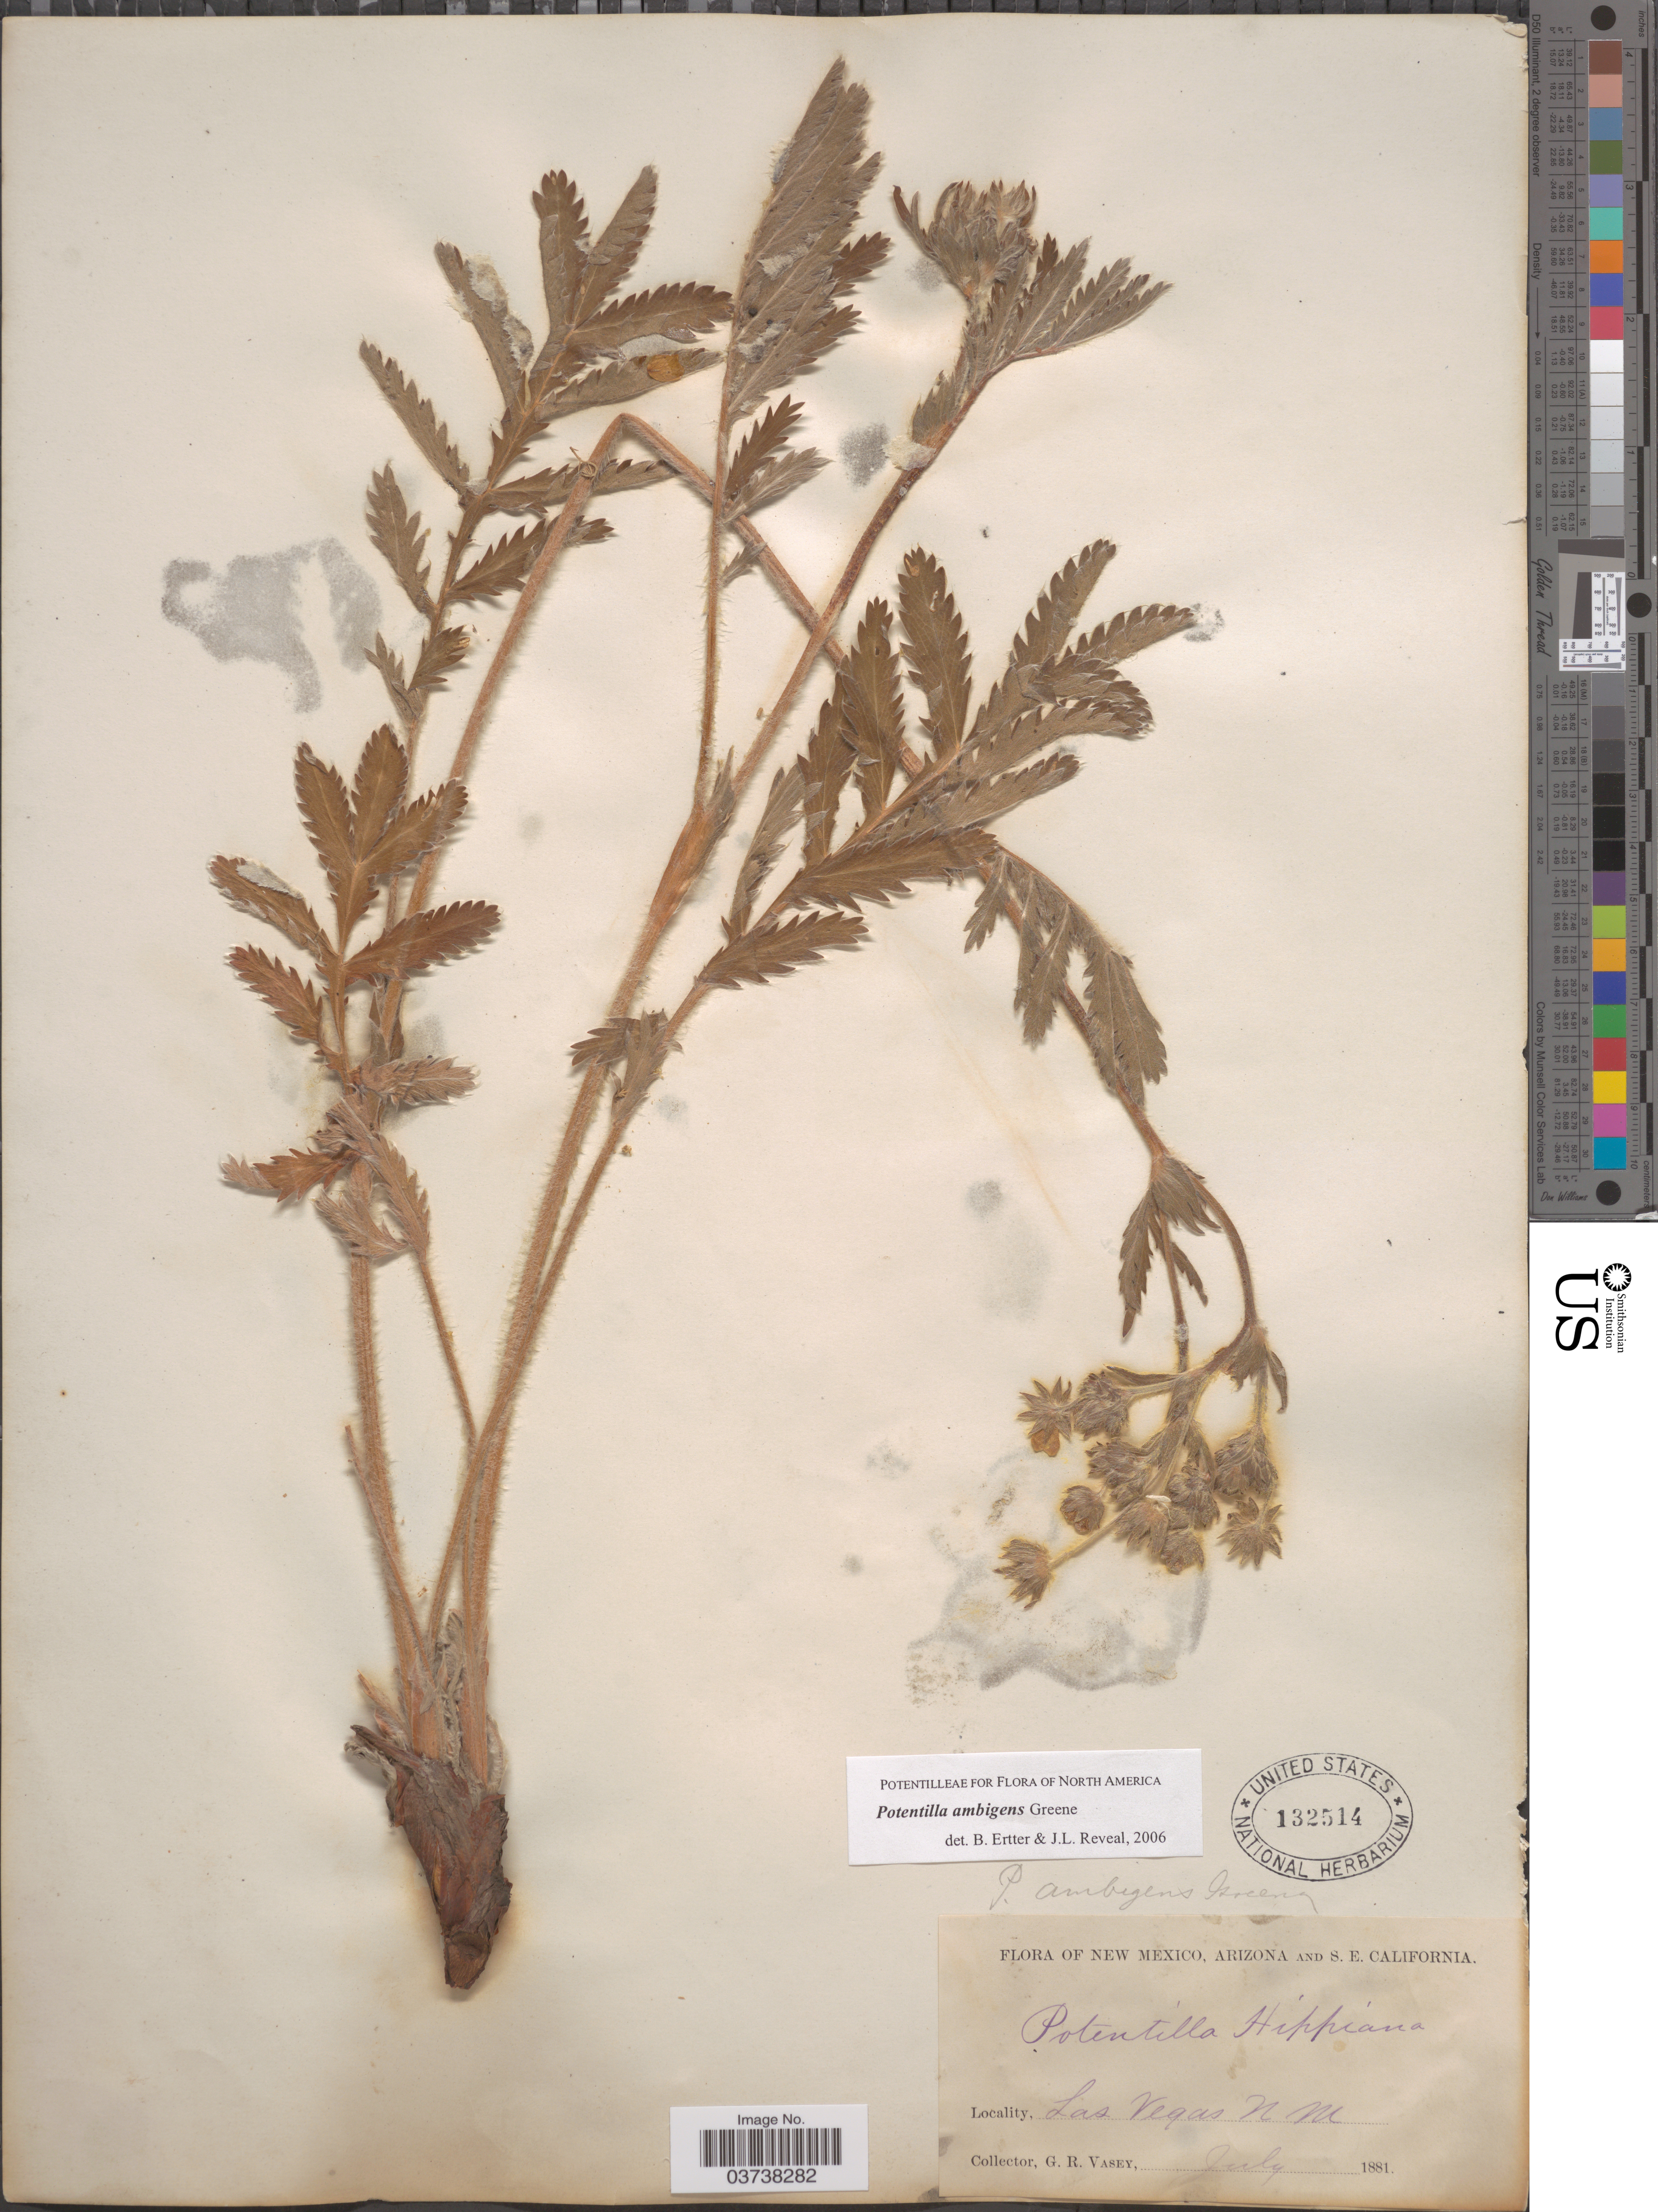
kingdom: Plantae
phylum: Tracheophyta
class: Magnoliopsida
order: Rosales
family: Rosaceae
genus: Potentilla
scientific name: Potentilla ambigens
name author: Greene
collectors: G. R. Vasey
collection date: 1881-07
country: United States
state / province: New Mexico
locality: Las Vegas.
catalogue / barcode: US 132514